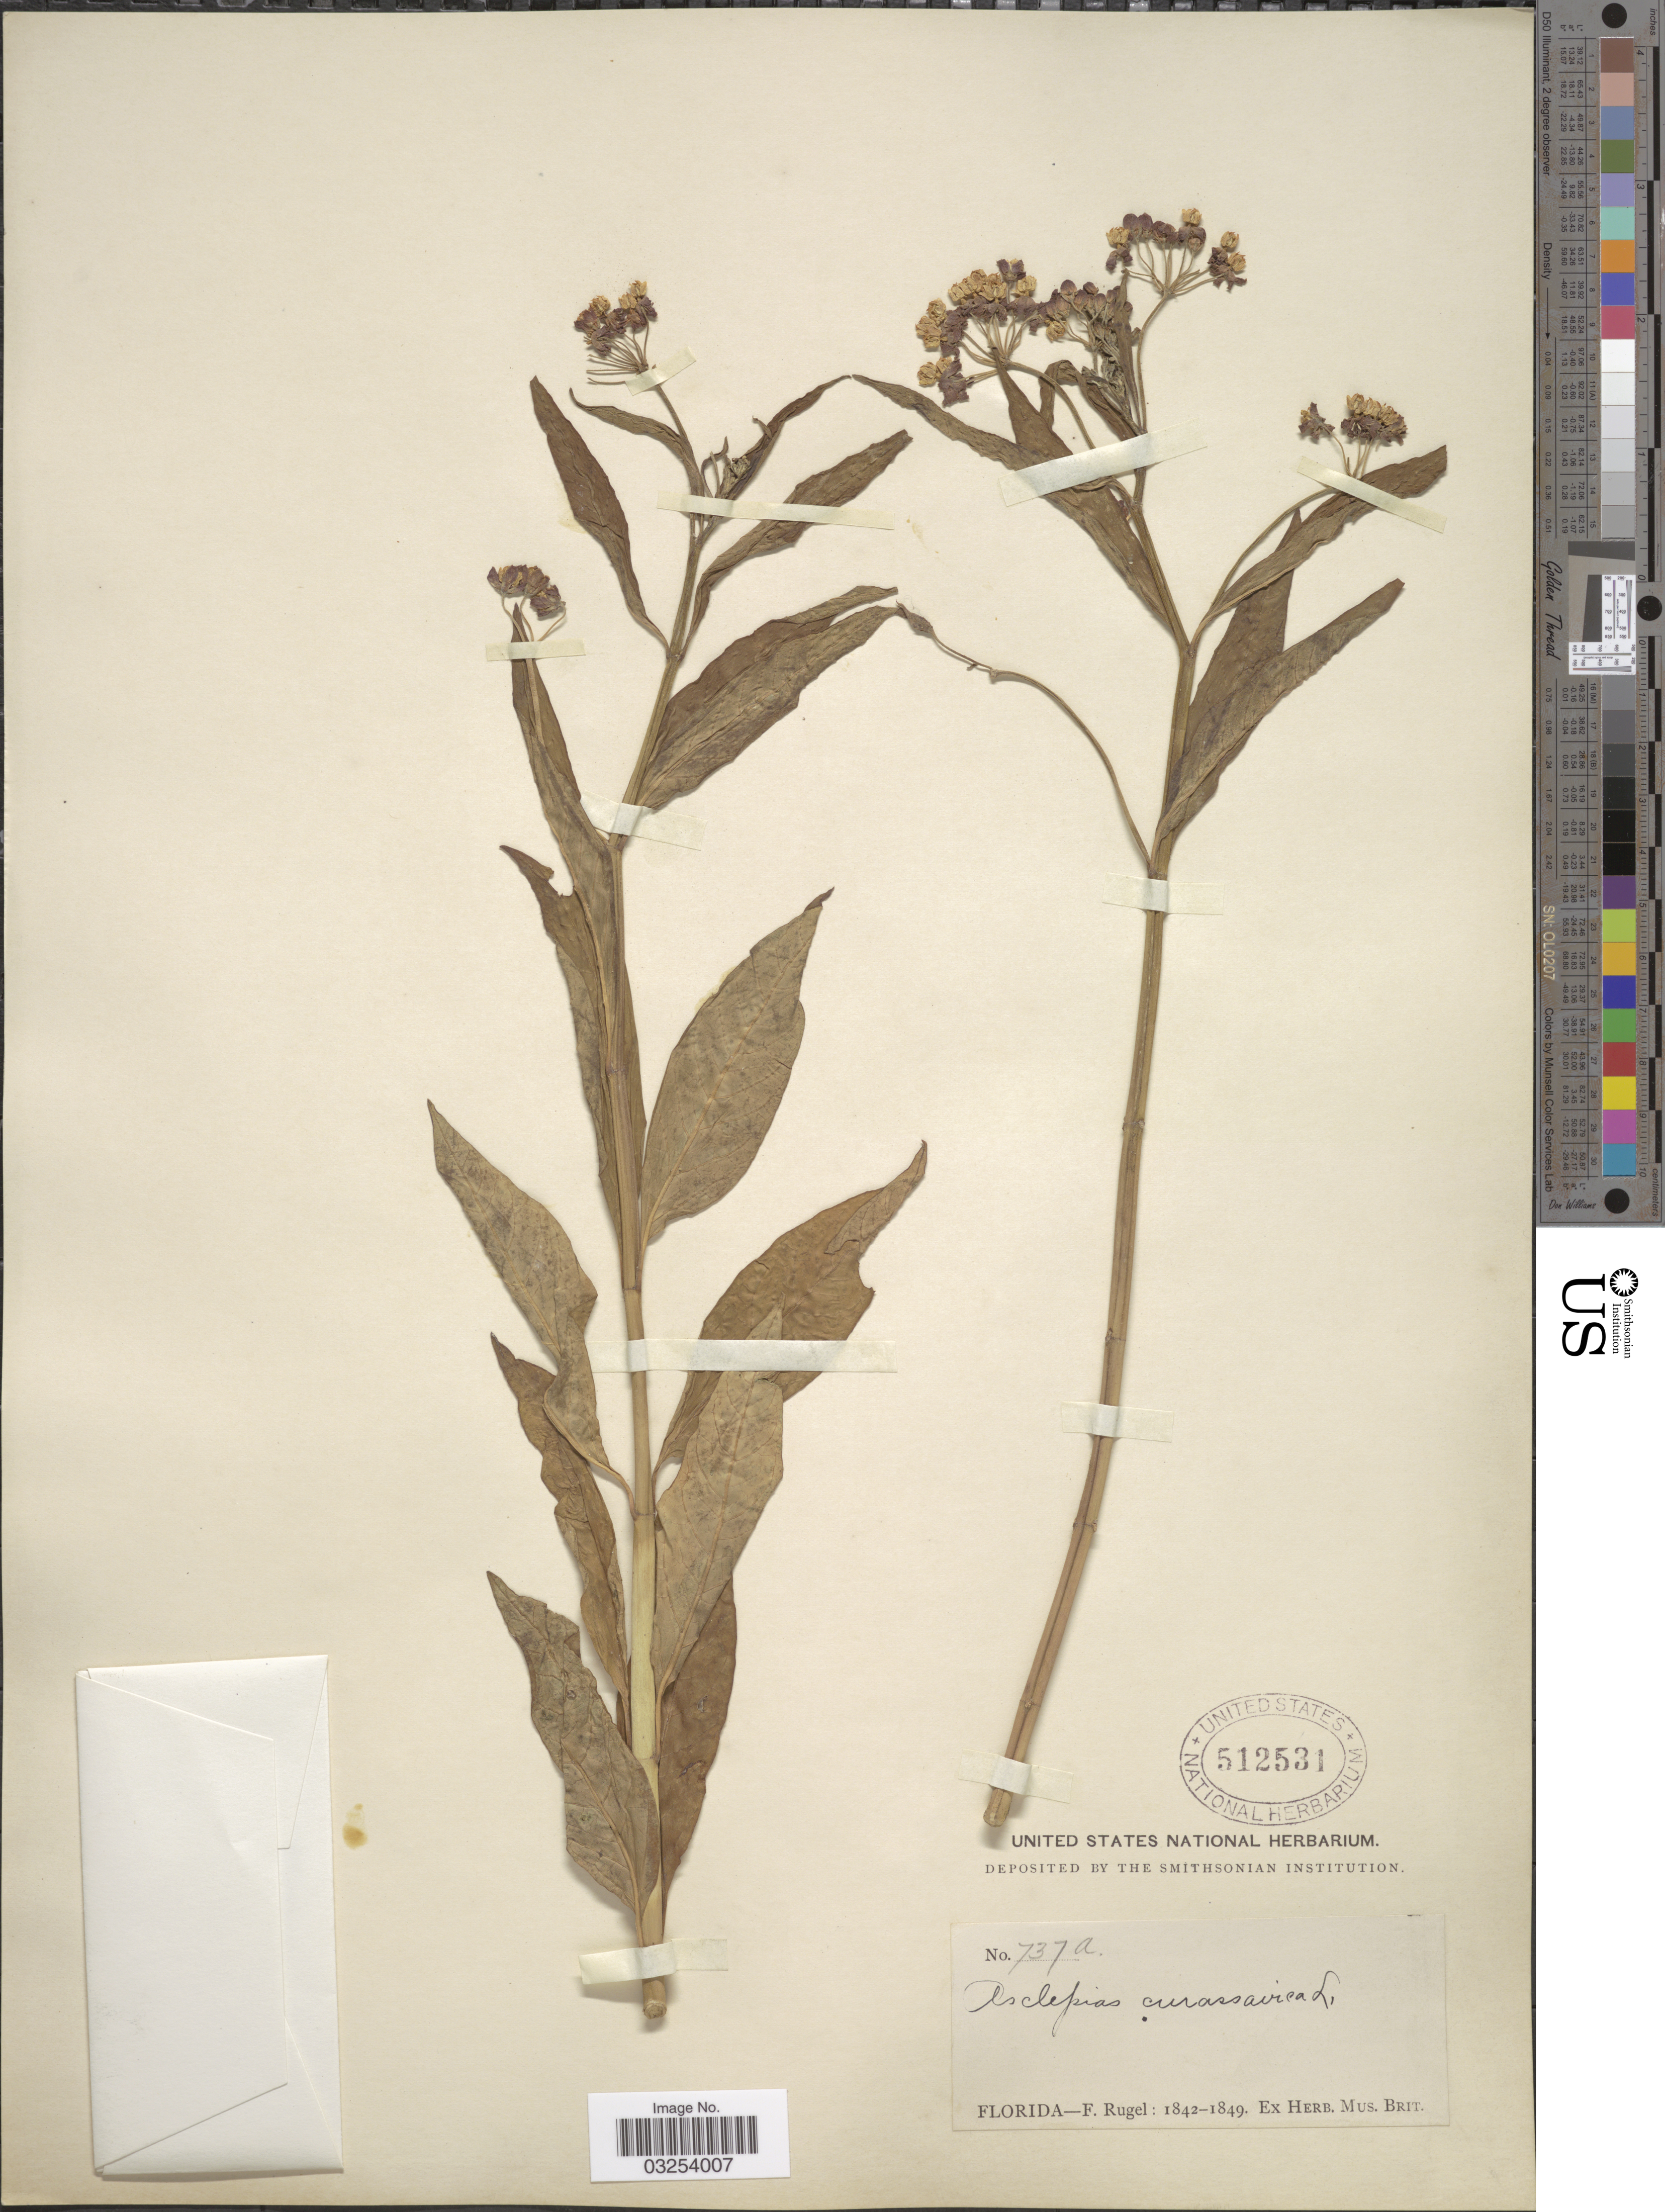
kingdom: Plantae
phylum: Tracheophyta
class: Magnoliopsida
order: Gentianales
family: Apocynaceae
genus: Asclepias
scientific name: Asclepias curassavica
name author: L.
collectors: F. Rugel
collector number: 737a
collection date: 1842/1849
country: United States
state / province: Florida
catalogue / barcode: US 512531